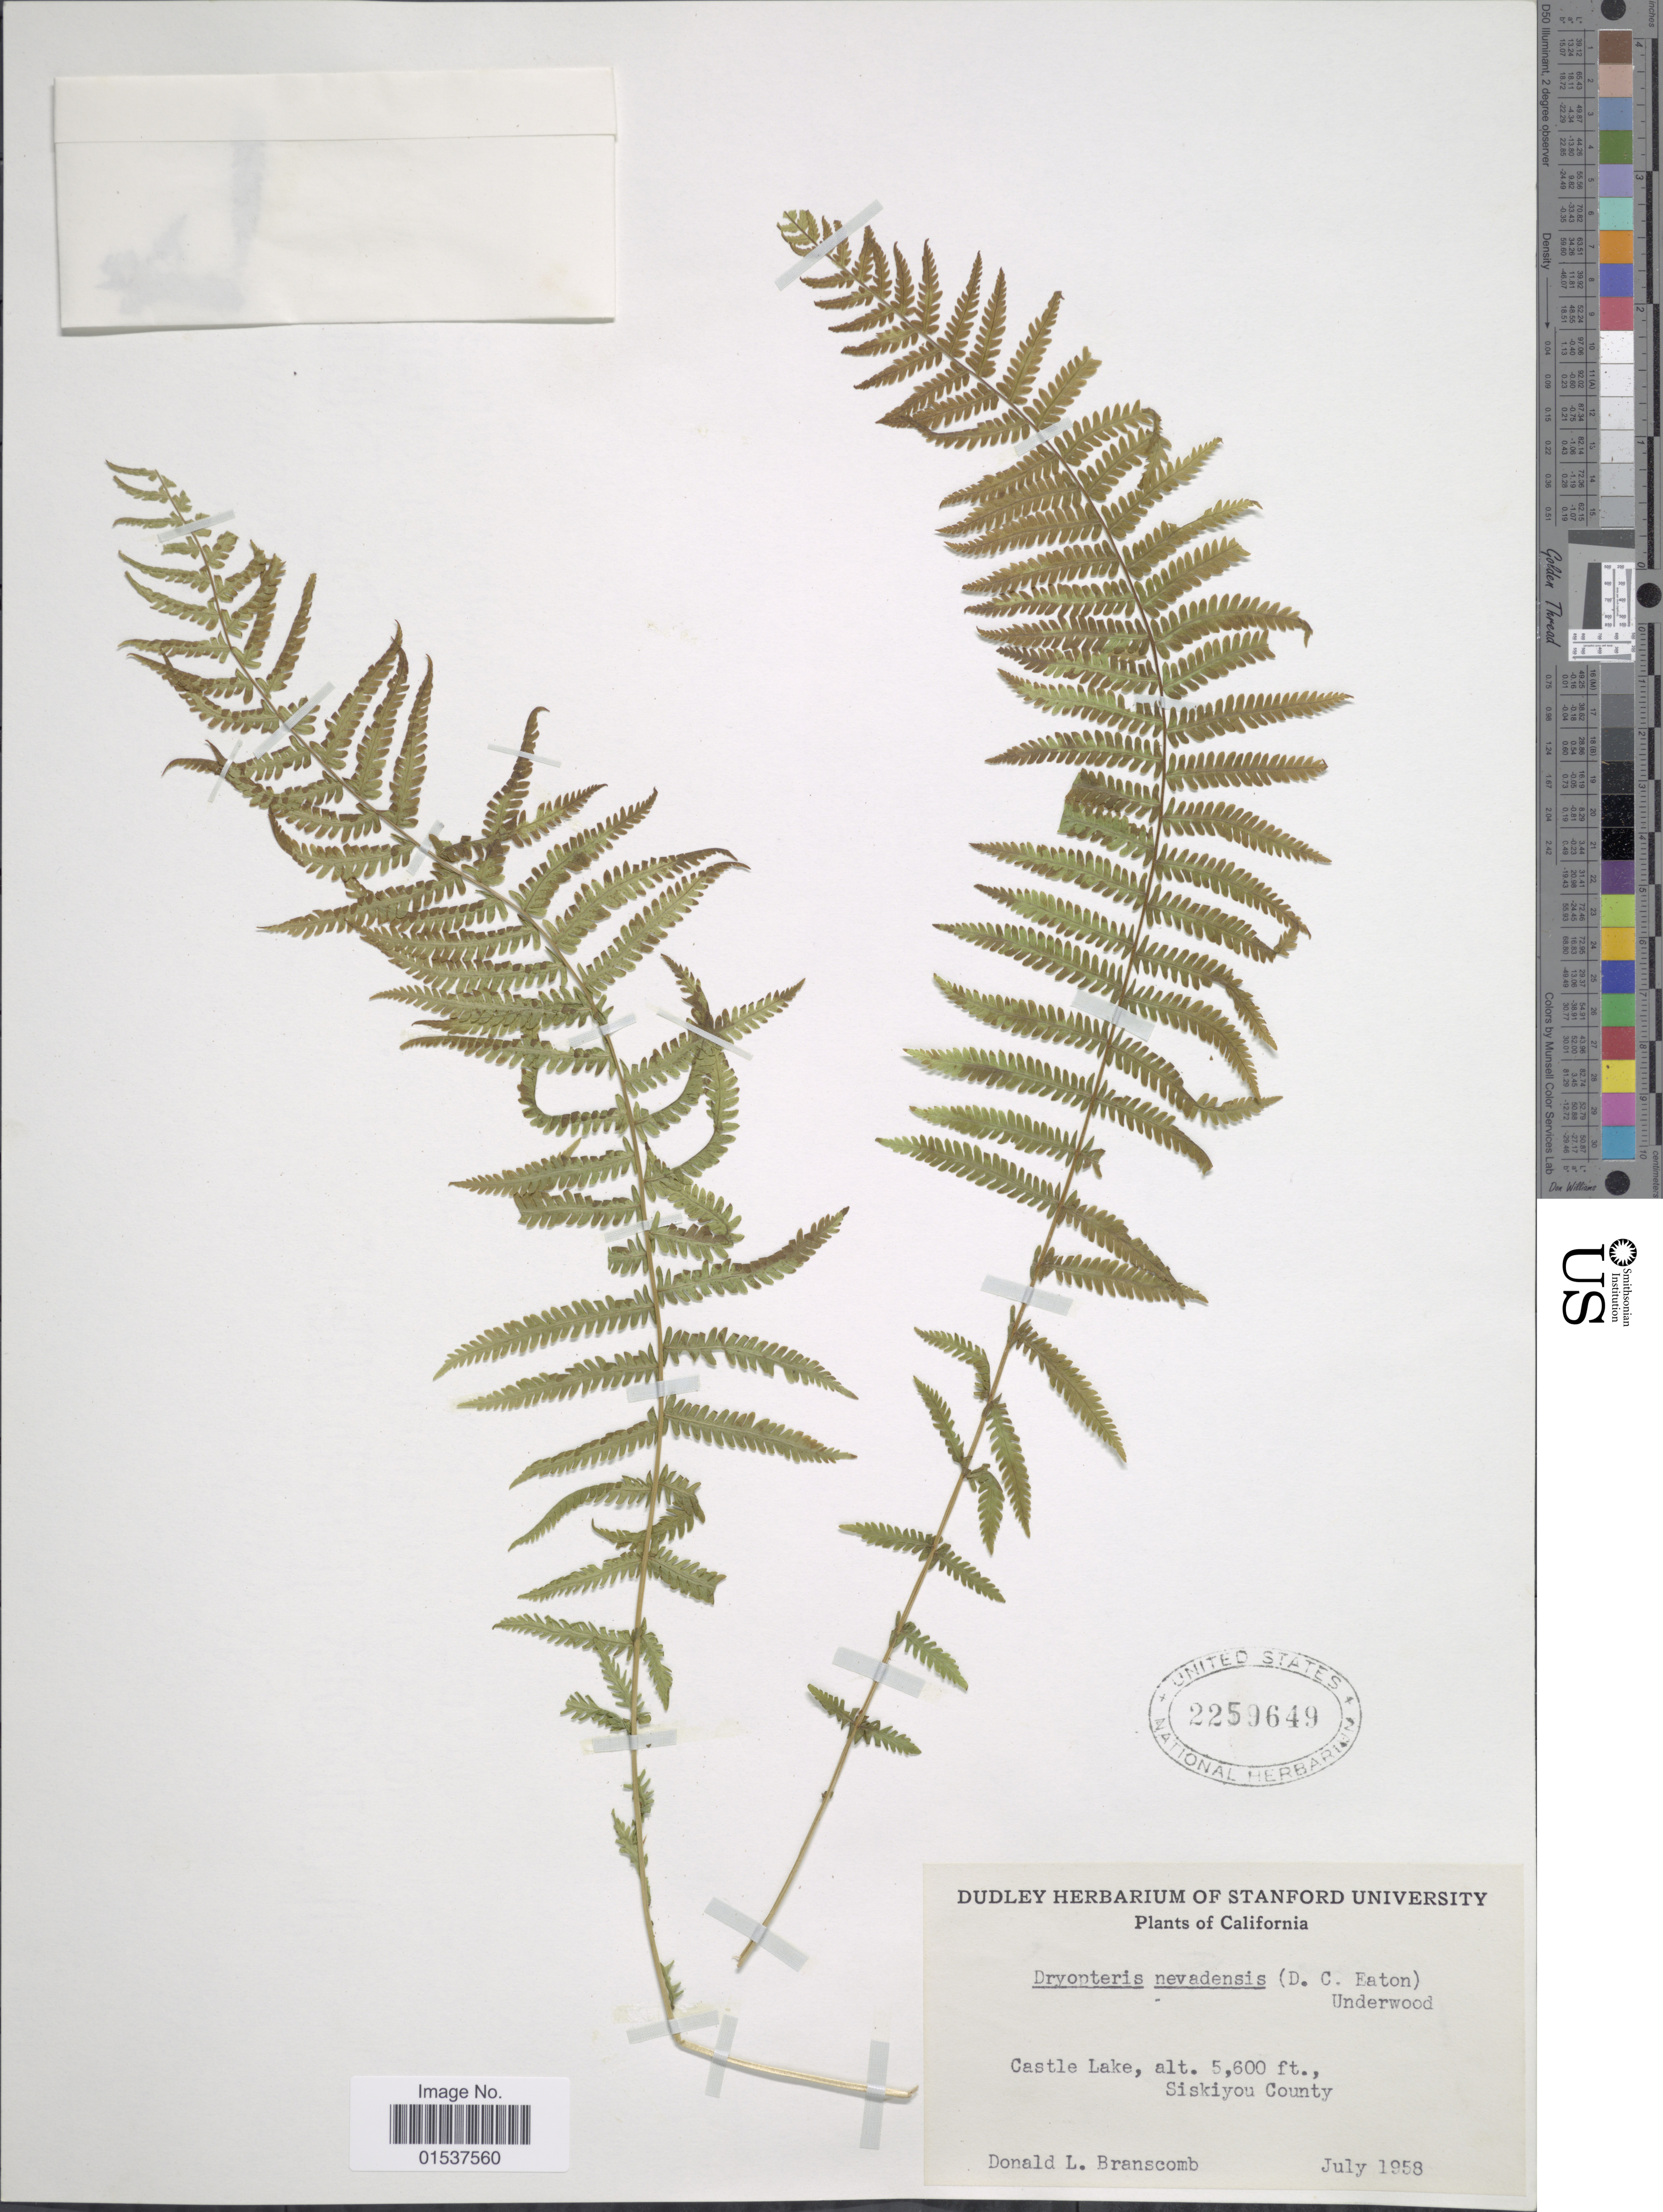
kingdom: Plantae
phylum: Tracheophyta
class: Polypodiopsida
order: Polypodiales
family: Thelypteridaceae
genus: Parathelypteris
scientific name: Parathelypteris nevadensis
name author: (Baker) Holttum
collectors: D. Branscomb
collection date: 1958-07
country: United States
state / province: California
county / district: Siskiyou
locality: Castle Lake. Siskiyou County.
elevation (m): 1707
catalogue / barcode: US 2259649